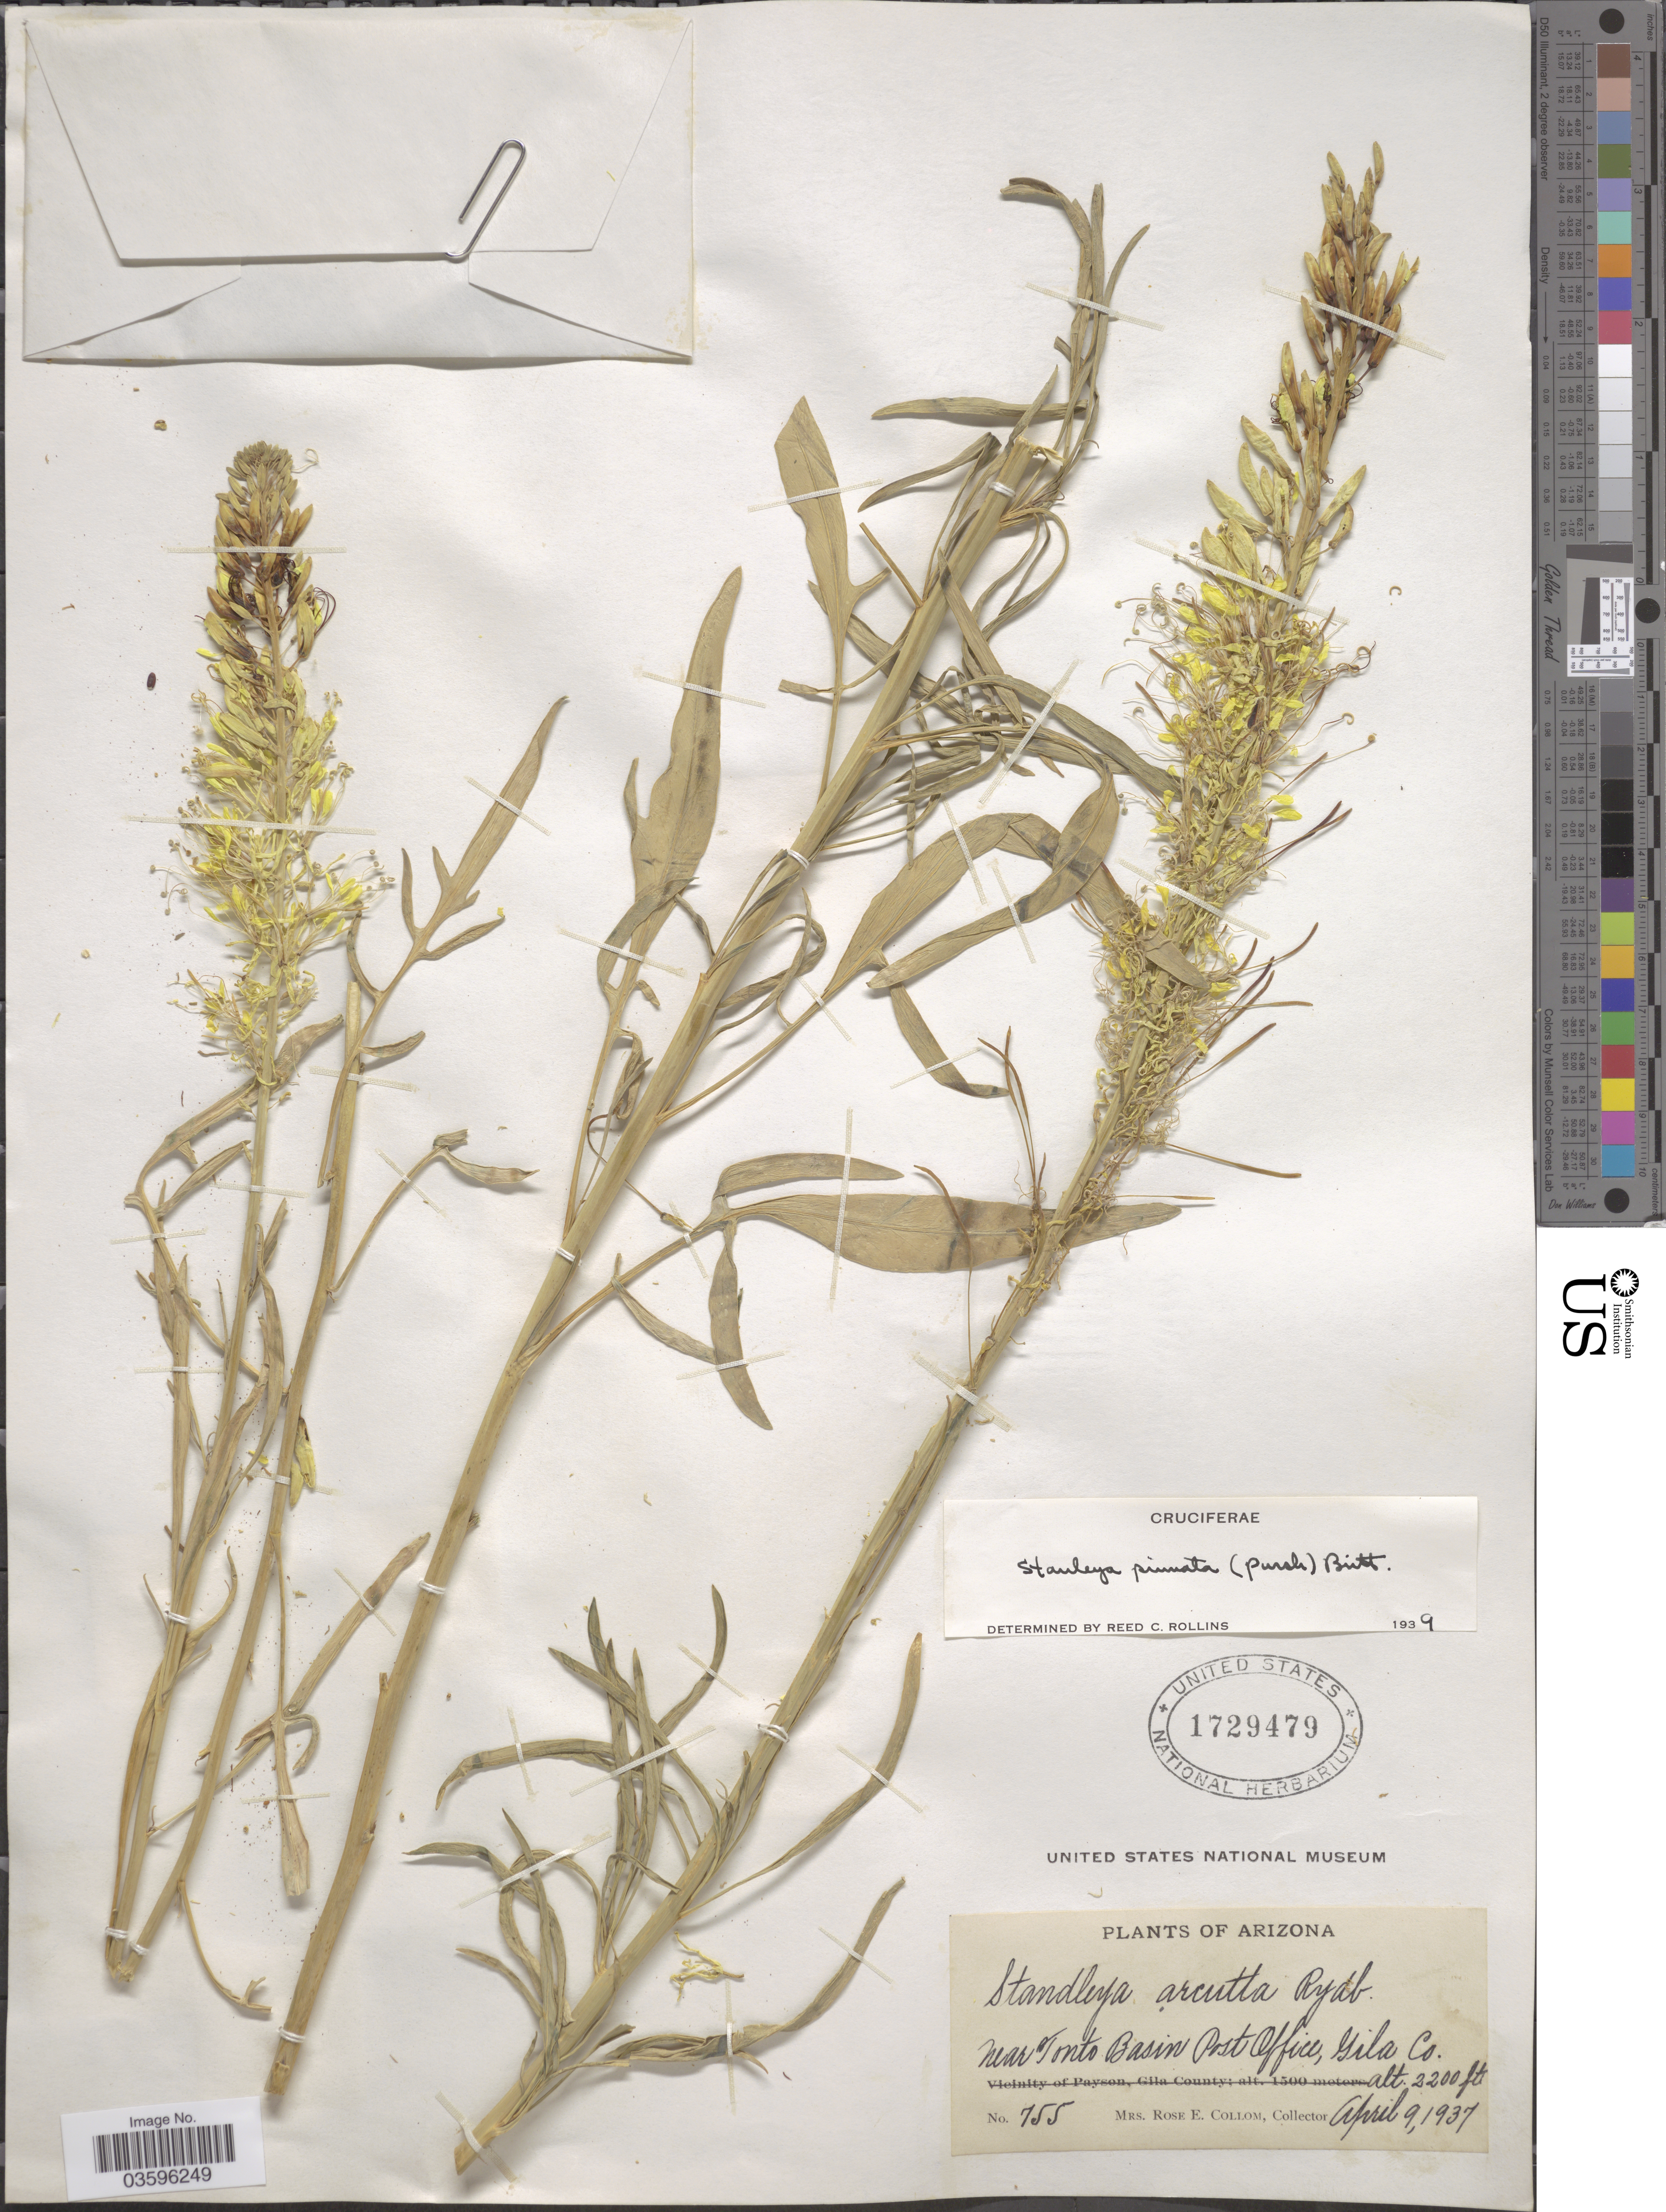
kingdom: Plantae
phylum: Tracheophyta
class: Magnoliopsida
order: Brassicales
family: Brassicaceae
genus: Stanleya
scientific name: Stanleya pinnata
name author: (Pursh) Britton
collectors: R. E. Collom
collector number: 755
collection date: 1937-04-09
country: United States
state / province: Arizona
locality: Near Tonto Basin Post Office, Gila Co.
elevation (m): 671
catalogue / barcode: US 1729479